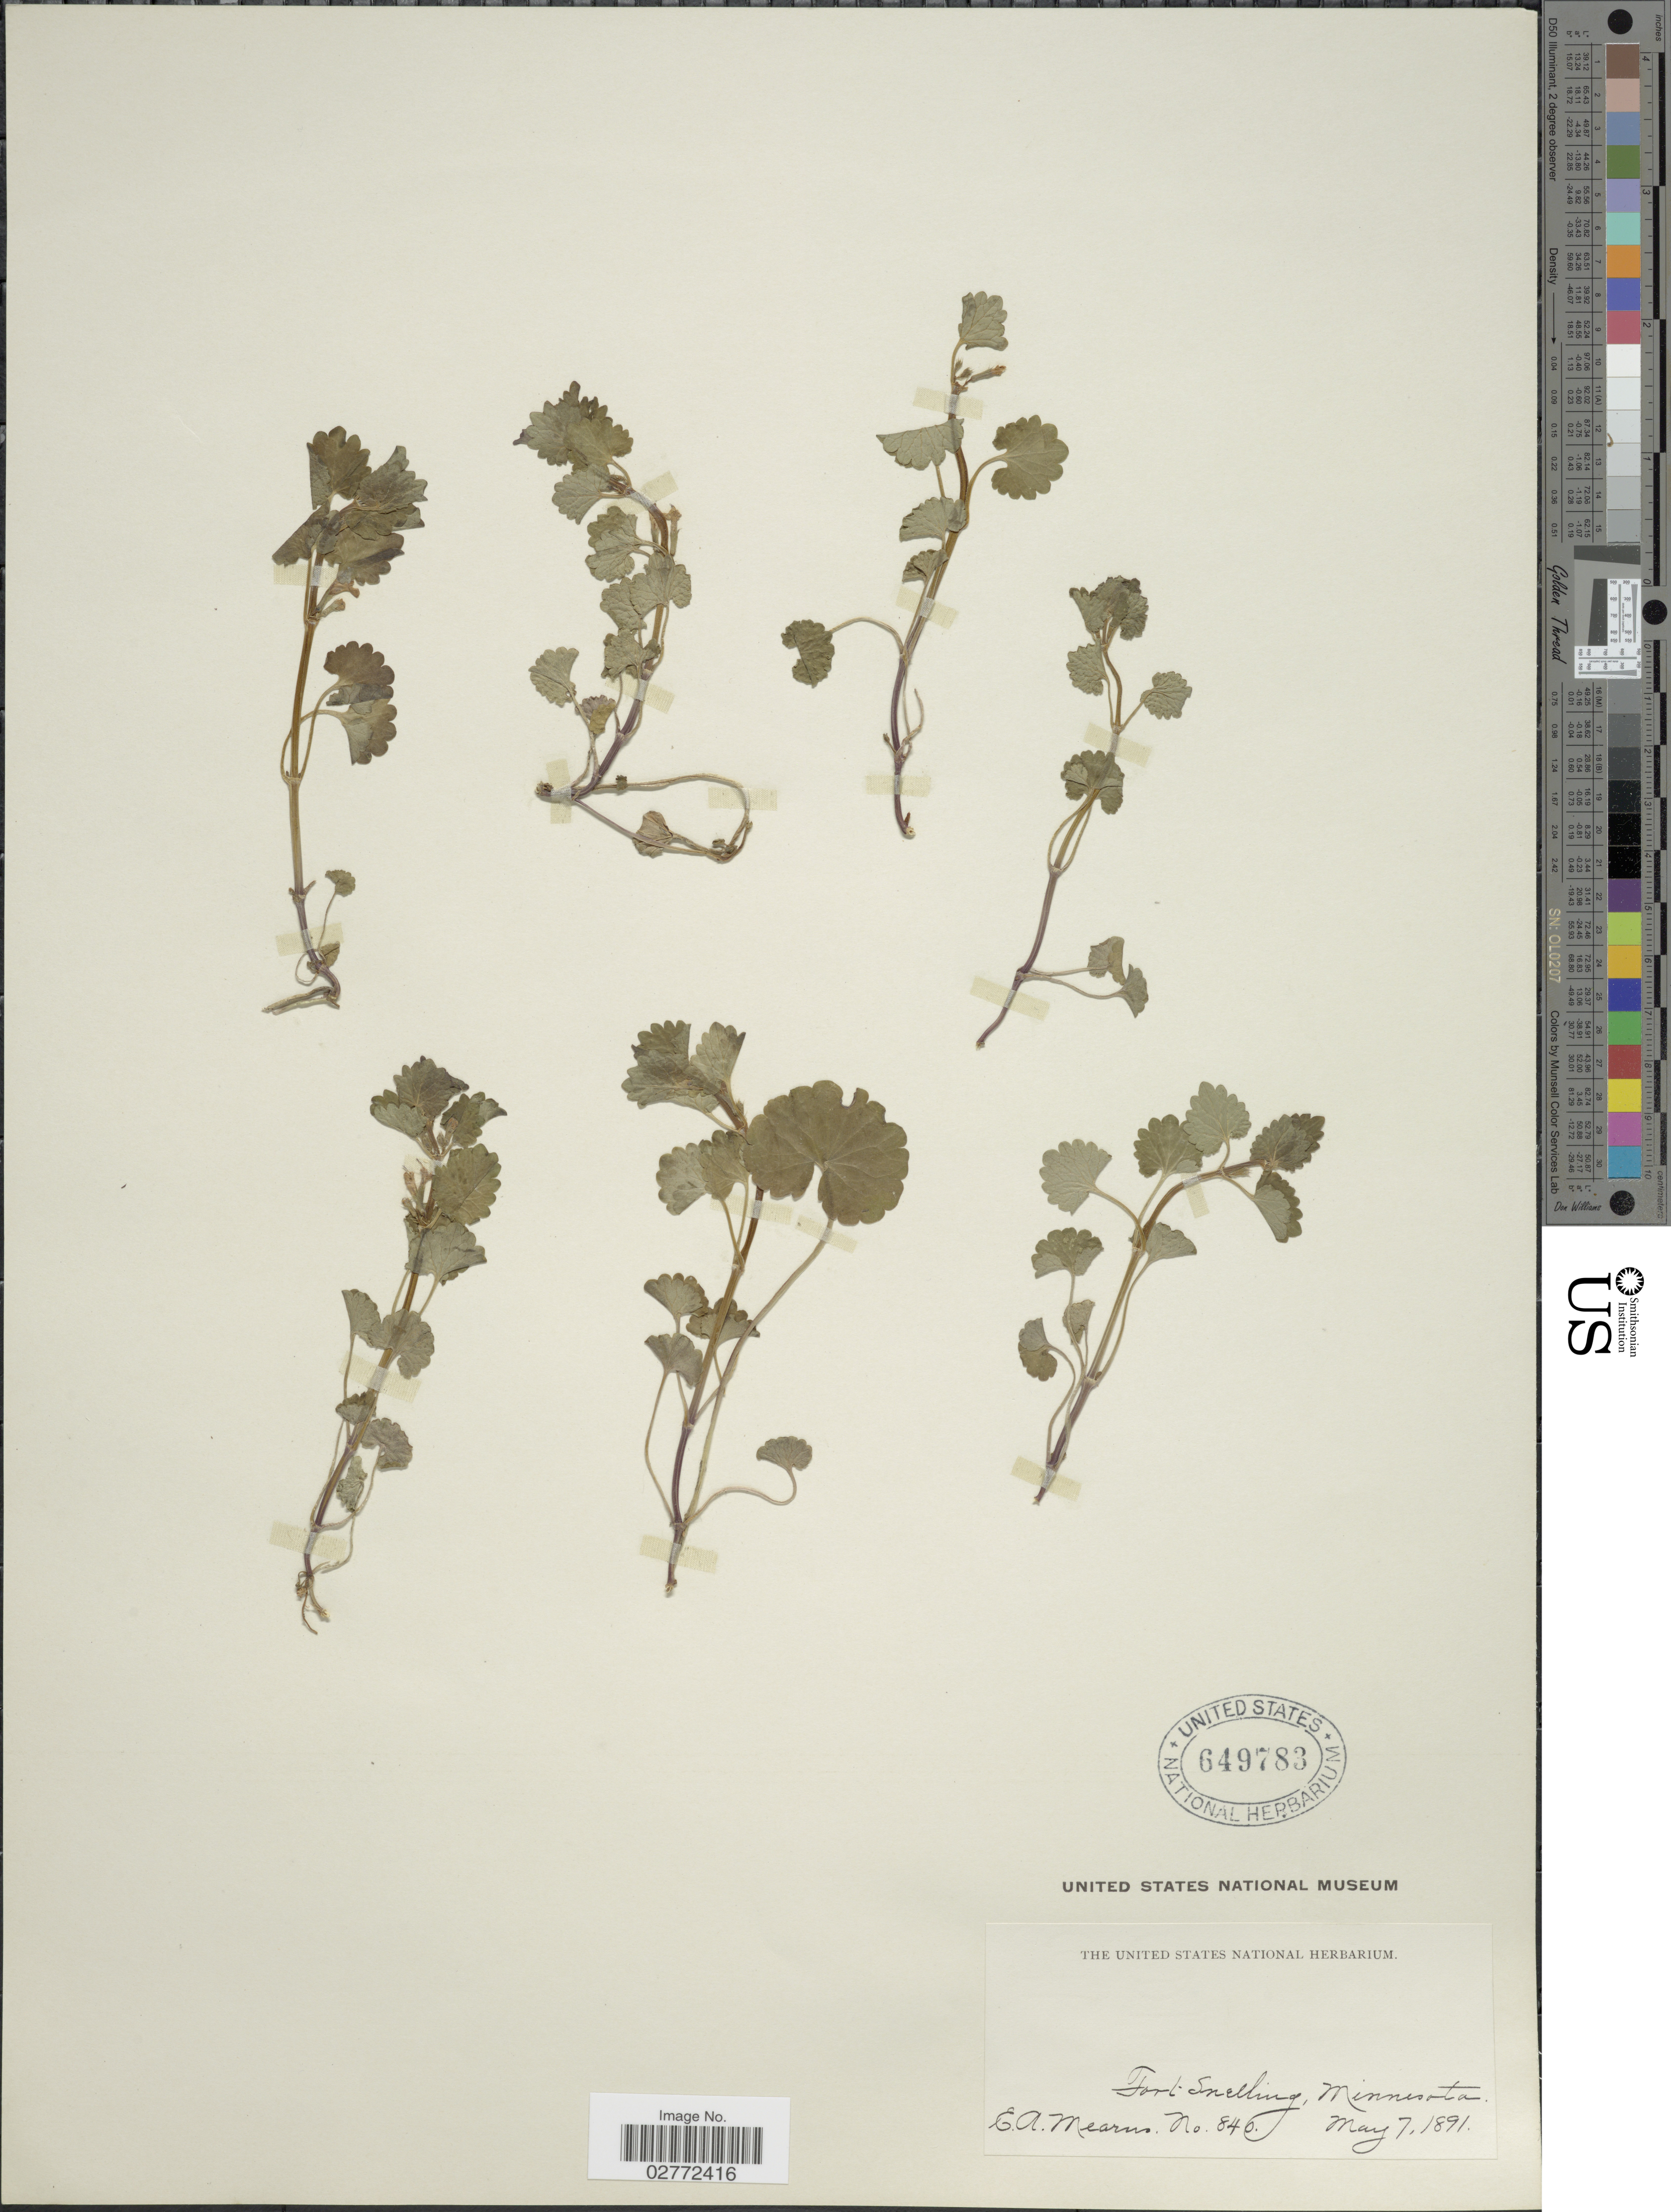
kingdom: Plantae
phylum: Tracheophyta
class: Magnoliopsida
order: Lamiales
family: Lamiaceae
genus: Glechoma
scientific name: Glechoma hederacea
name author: L.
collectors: E. A. Mearns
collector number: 840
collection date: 1891-05-07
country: United States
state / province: Minnesota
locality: Fort Snelling.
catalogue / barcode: US 649783